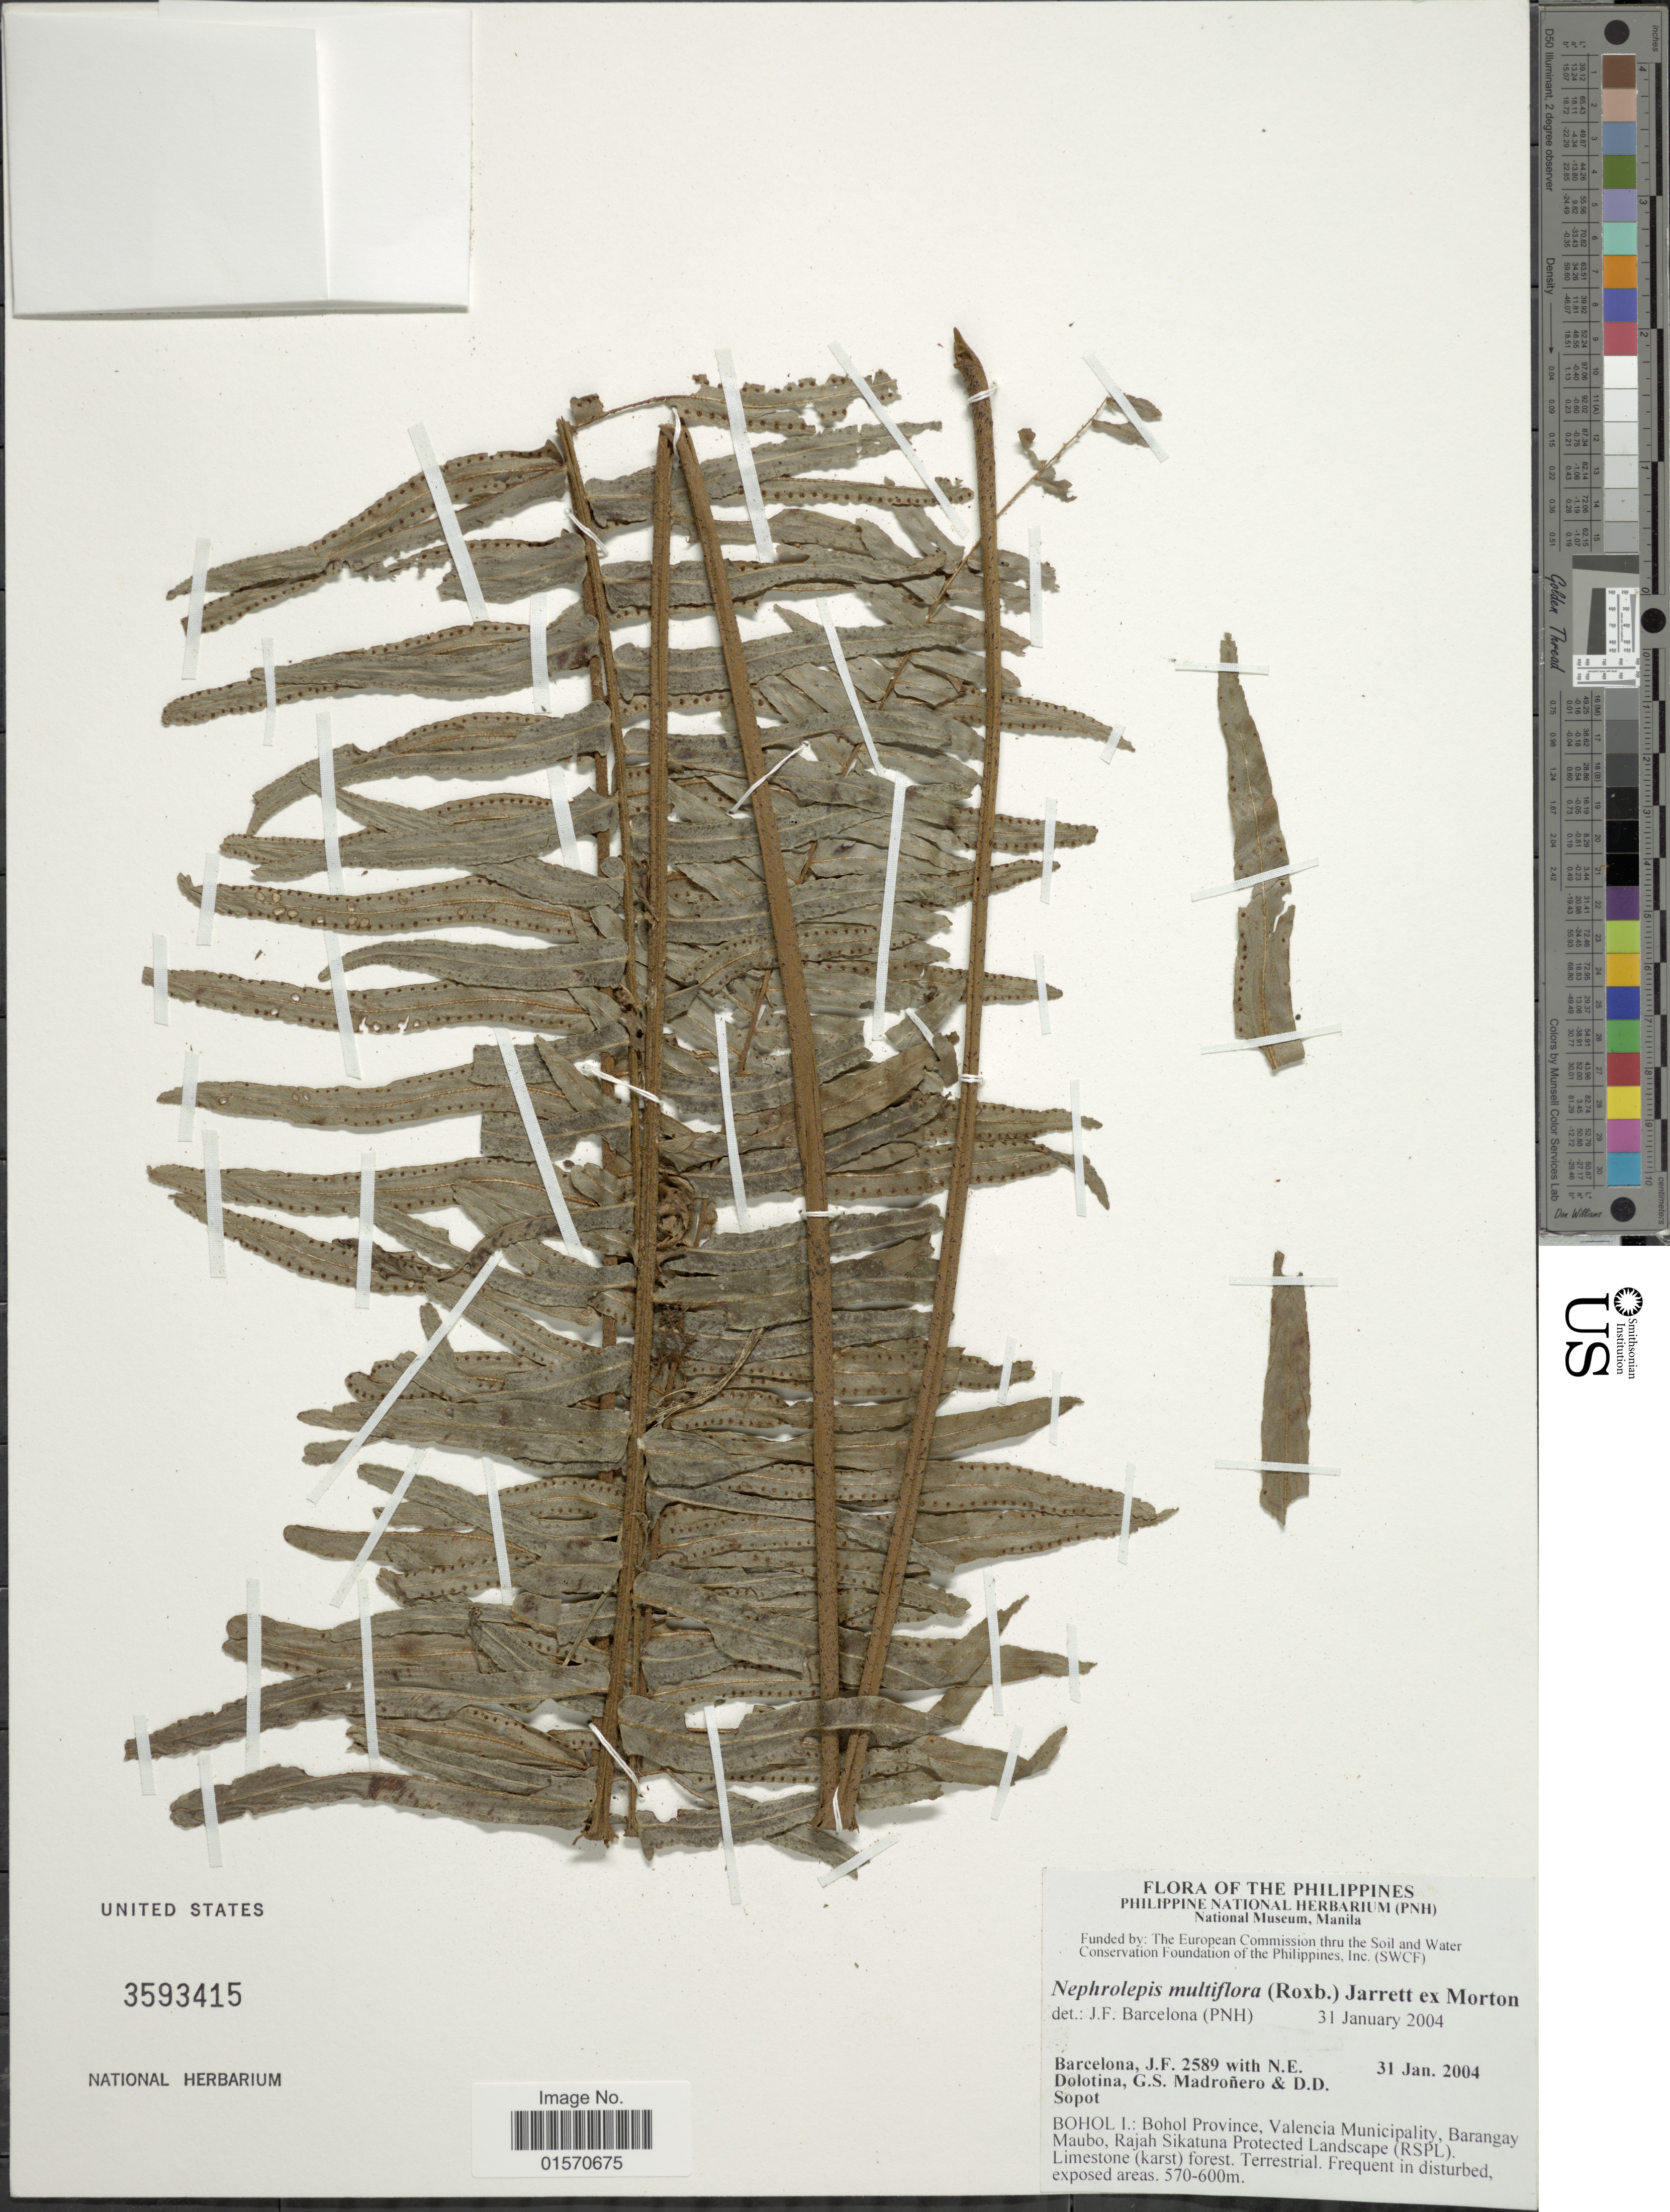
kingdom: Plantae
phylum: Tracheophyta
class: Polypodiopsida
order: Polypodiales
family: Nephrolepidaceae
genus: Nephrolepis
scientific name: Nephrolepis multiflora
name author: (Roxb.) F.M. Jarrett ex C.V. Morton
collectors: J. F. Barcelona, N. Dolotina, G. Madroñero & D. Sopot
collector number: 2589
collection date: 2004-01-31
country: Philippines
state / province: Central Visayas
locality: Bohol I.: Bohol Province, Valencia Municipality, Barangay Maubo, Rajah Sikatuna Protected Landscape (RSPL). Limestone (karst) forest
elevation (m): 570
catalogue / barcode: US 3593415